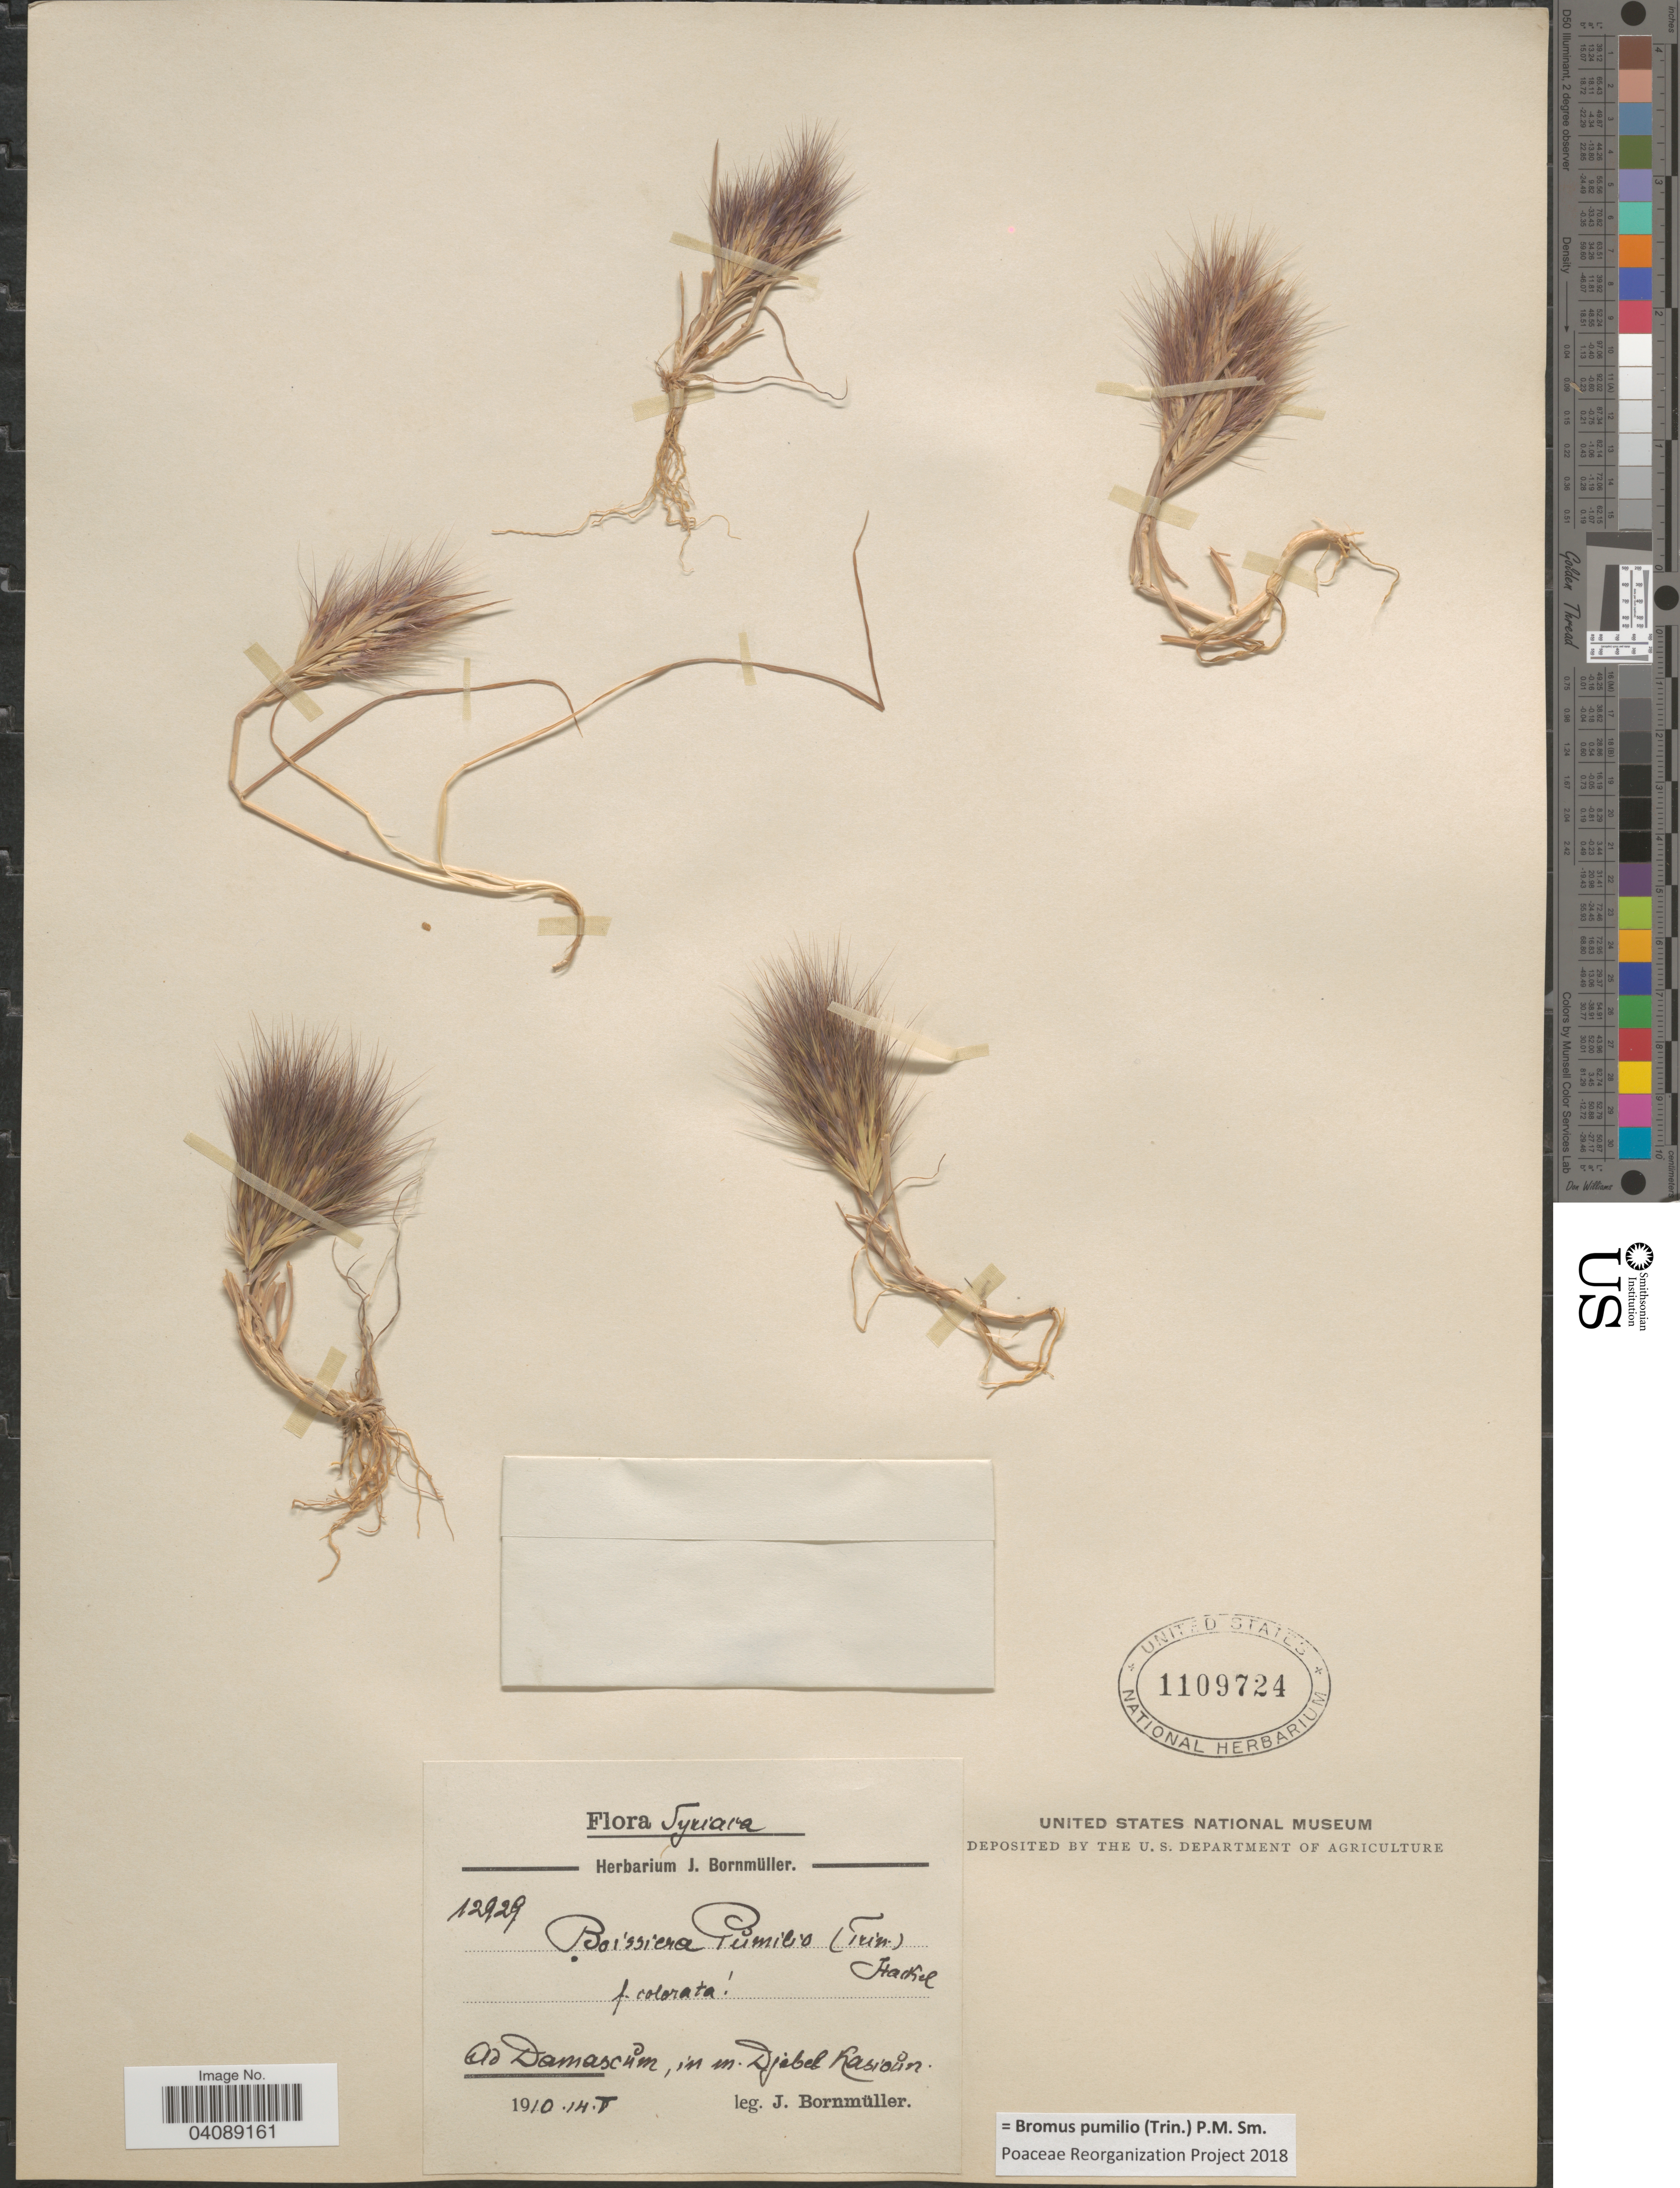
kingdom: Plantae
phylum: Tracheophyta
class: Liliopsida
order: Poales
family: Poaceae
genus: Bromus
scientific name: Bromus pumilio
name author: (Trin.) P.M. Sm.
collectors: J. Bornmüller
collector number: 12929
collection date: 1910-05-14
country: Syria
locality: Syriaca. Ad Damascum, in m. Djebel Kasioůn.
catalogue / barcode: US 1109724